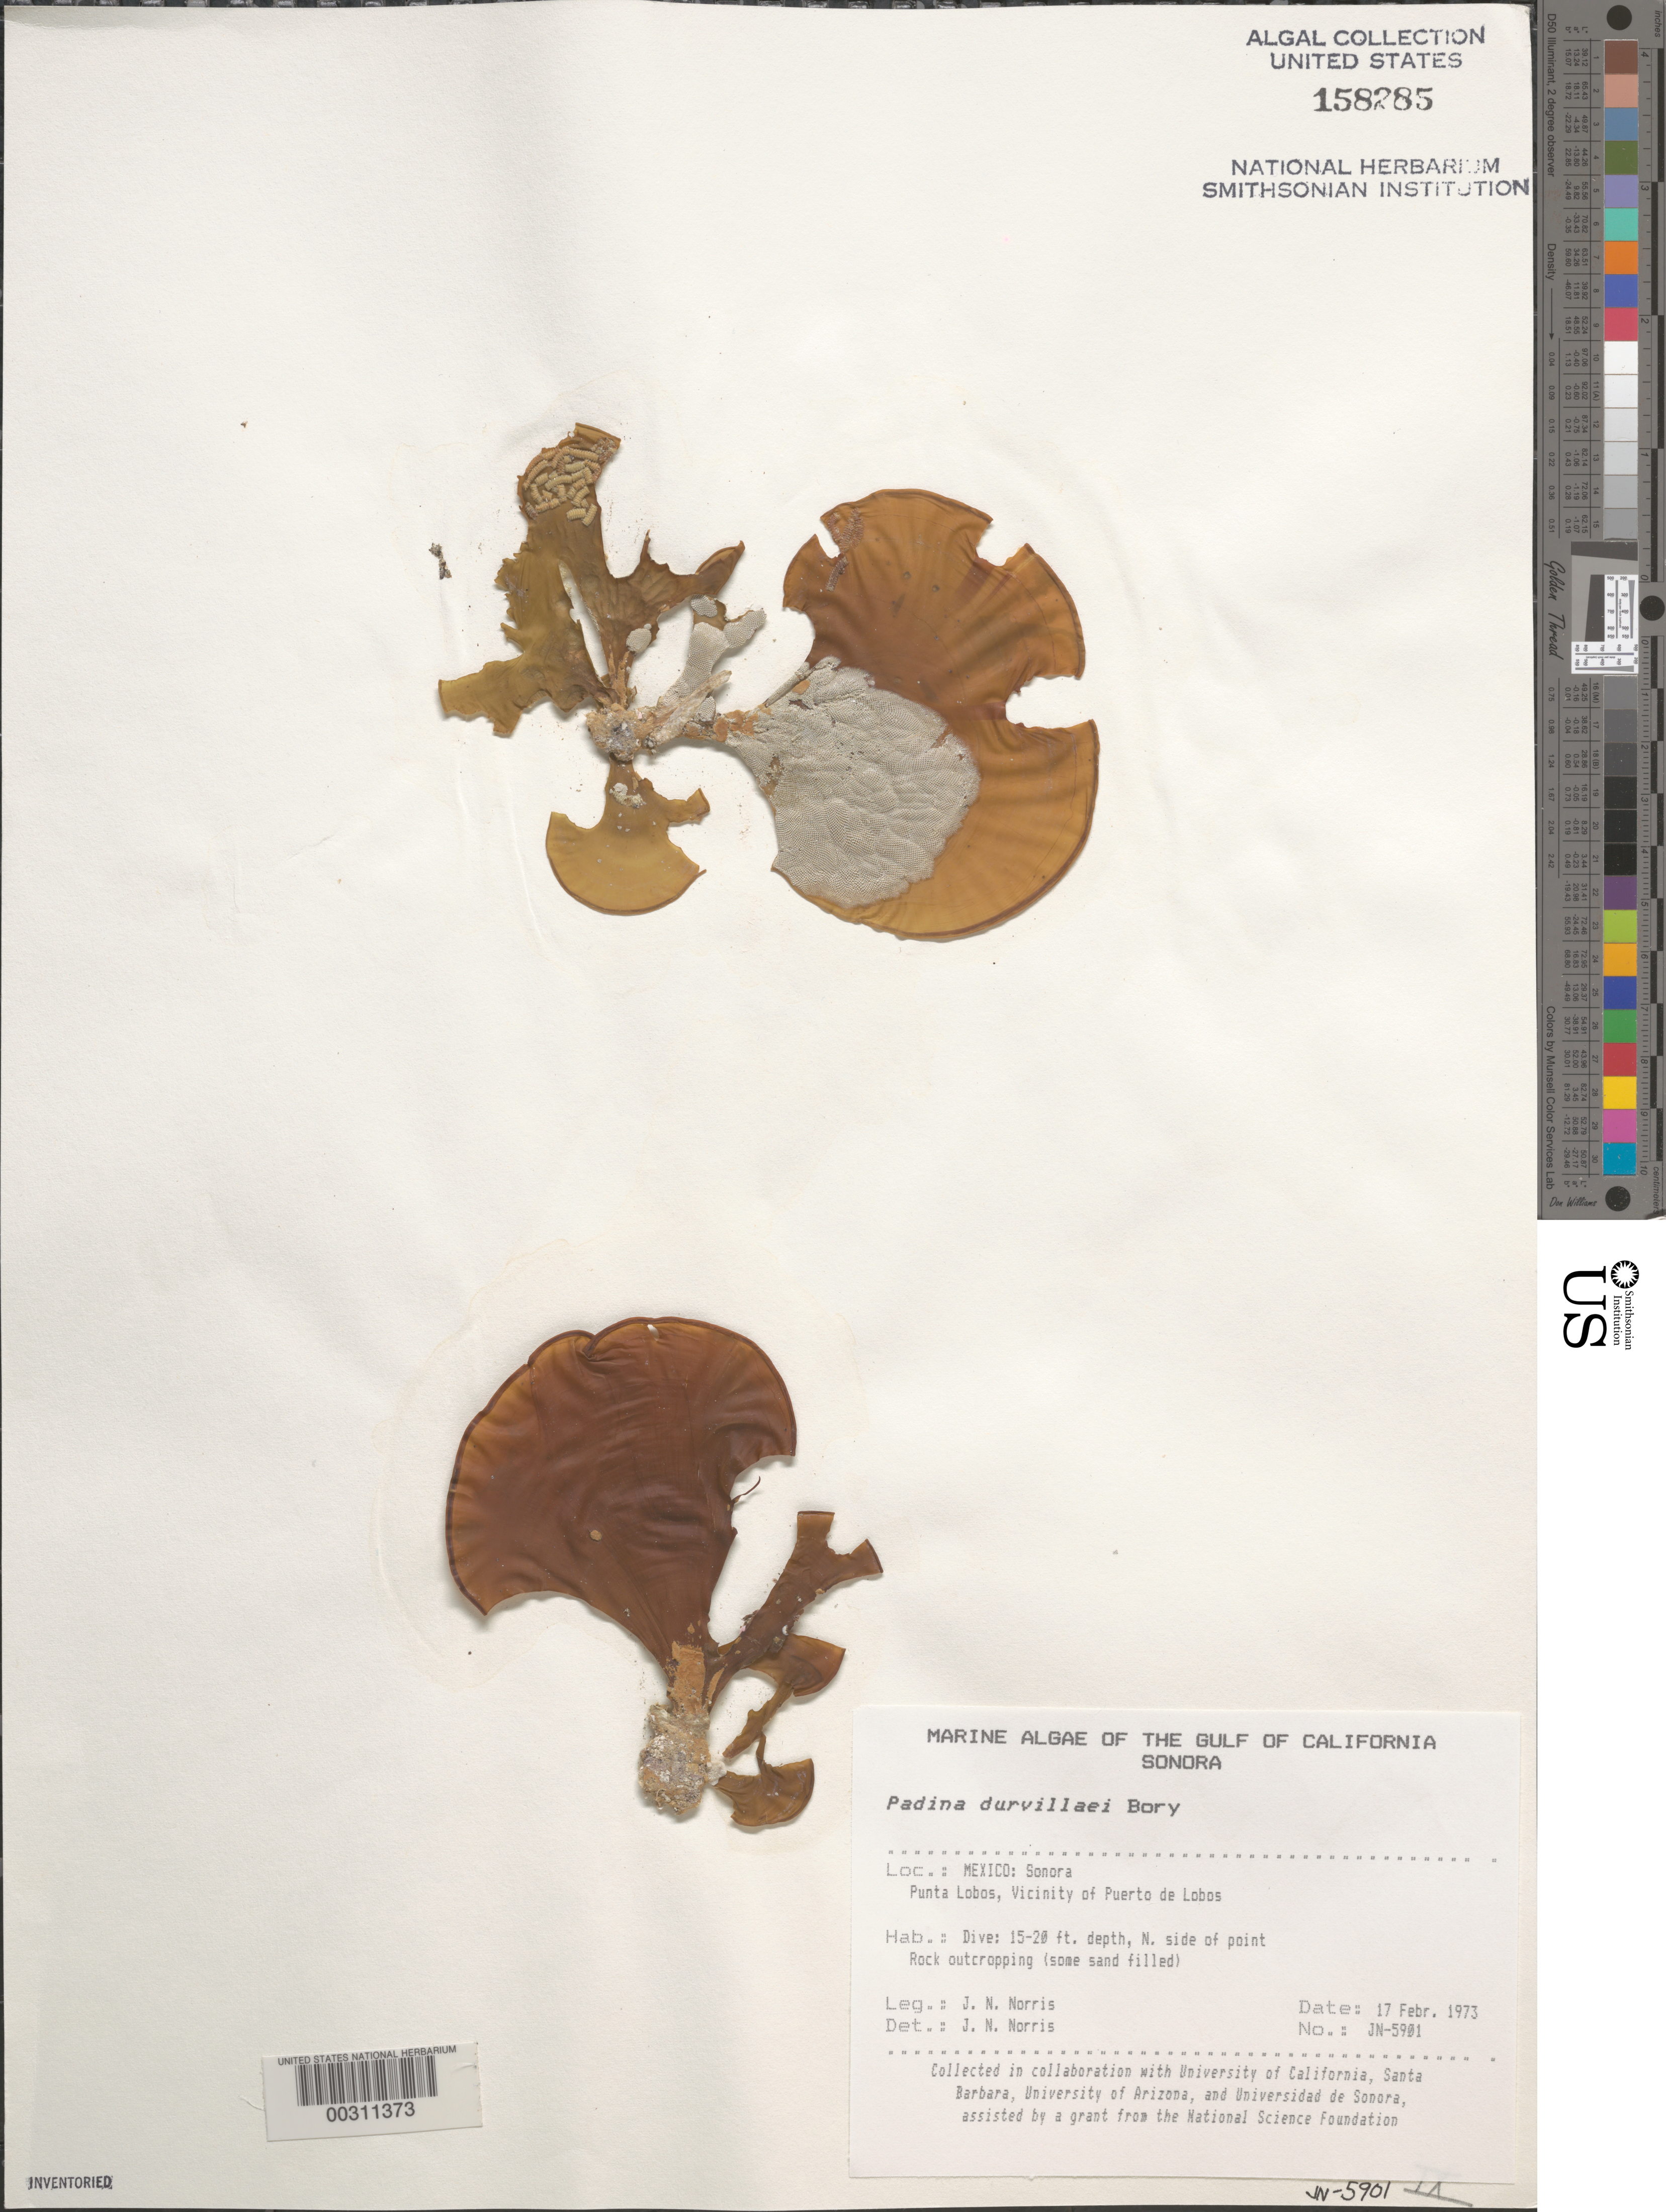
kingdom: Chromista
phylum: Ochrophyta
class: Phaeophyceae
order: Dictyotales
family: Dictyotaceae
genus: Padina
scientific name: Padina durvillaei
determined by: Norris, James N.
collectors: J. N. Norris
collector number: JN-5901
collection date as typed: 17 Feb 1973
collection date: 1973-02-17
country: Mexico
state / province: Sonora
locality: Punta Lobos, Puerto de Lobos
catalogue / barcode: US 158285